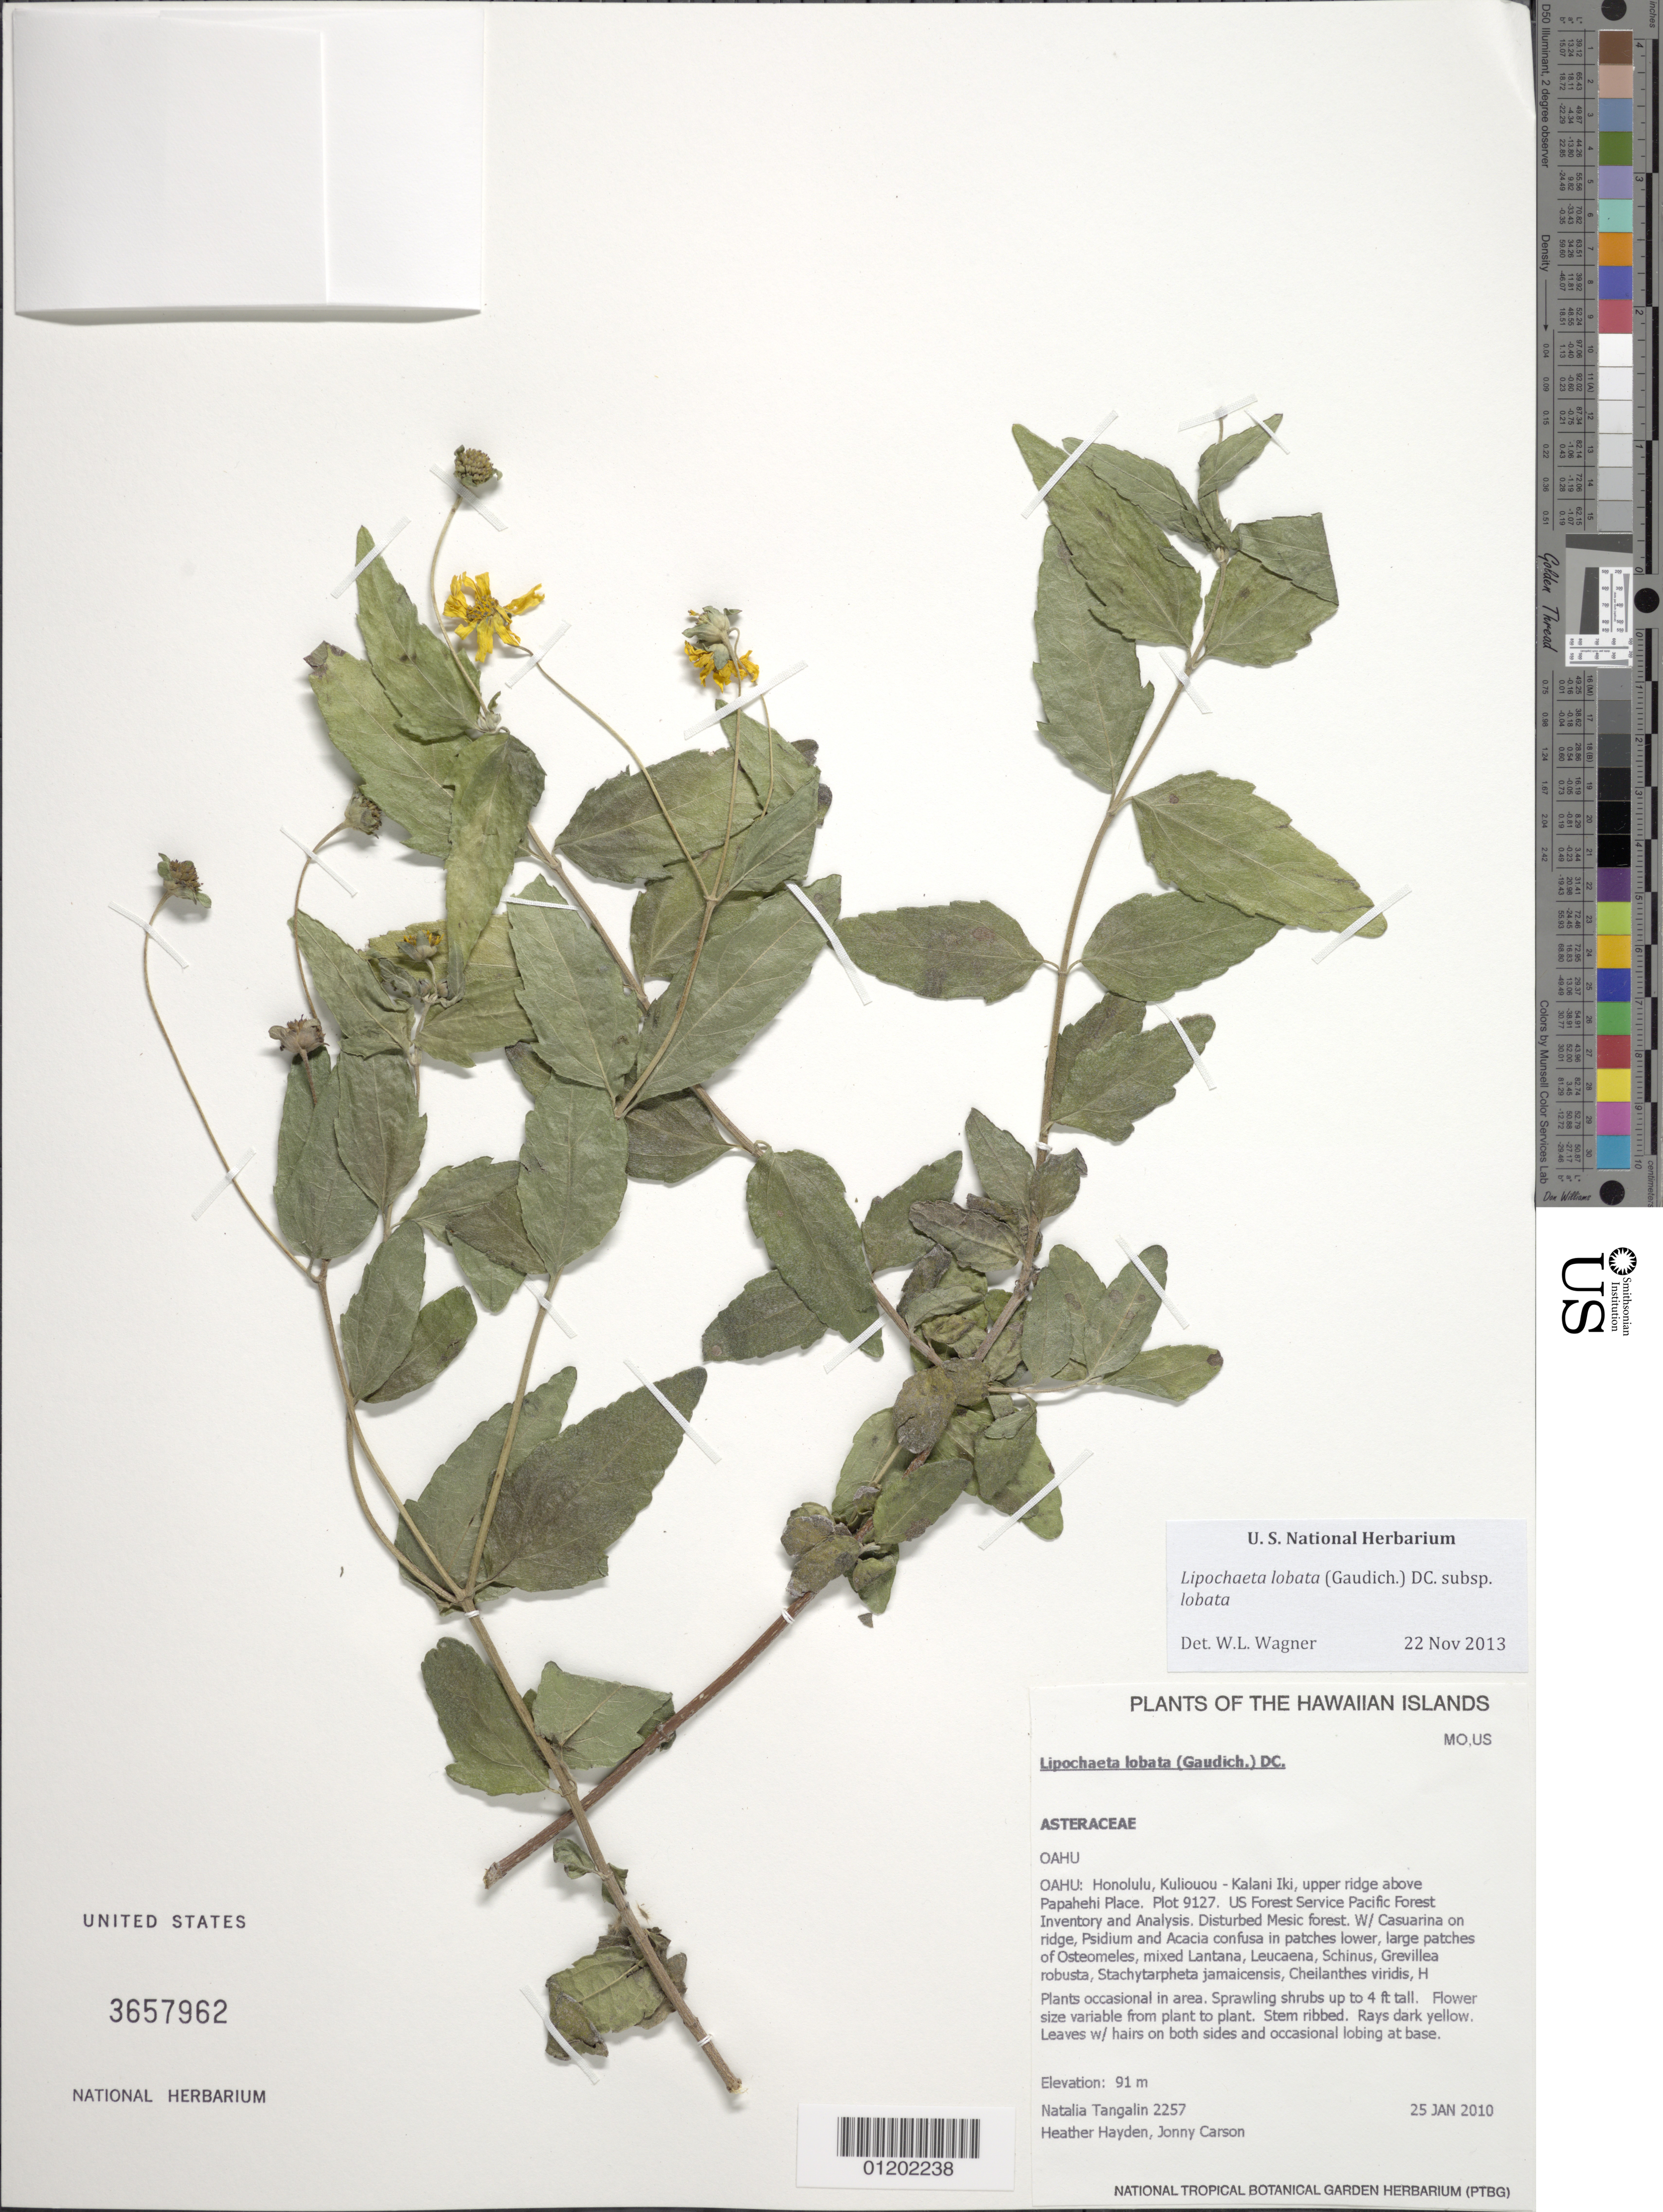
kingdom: Plantae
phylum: Tracheophyta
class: Magnoliopsida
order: Asterales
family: Asteraceae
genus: Lipochaeta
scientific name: Lipochaeta lobata var. lobata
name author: (Gaudich.) DC.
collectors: N. Tangalin, H. Hayden & J. Carson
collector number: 2257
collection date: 2010-01-25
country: United States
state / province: Hawaii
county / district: Honolulu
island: Oahu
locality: Honolulu, Kuliouou-Kalani Iki, upper ridge above Papahehi Place, Plot 9127, US Forest Service Pacific Forest Inventory and Analysis.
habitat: Disturbed mesic forest.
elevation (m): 91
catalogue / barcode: US 3657962